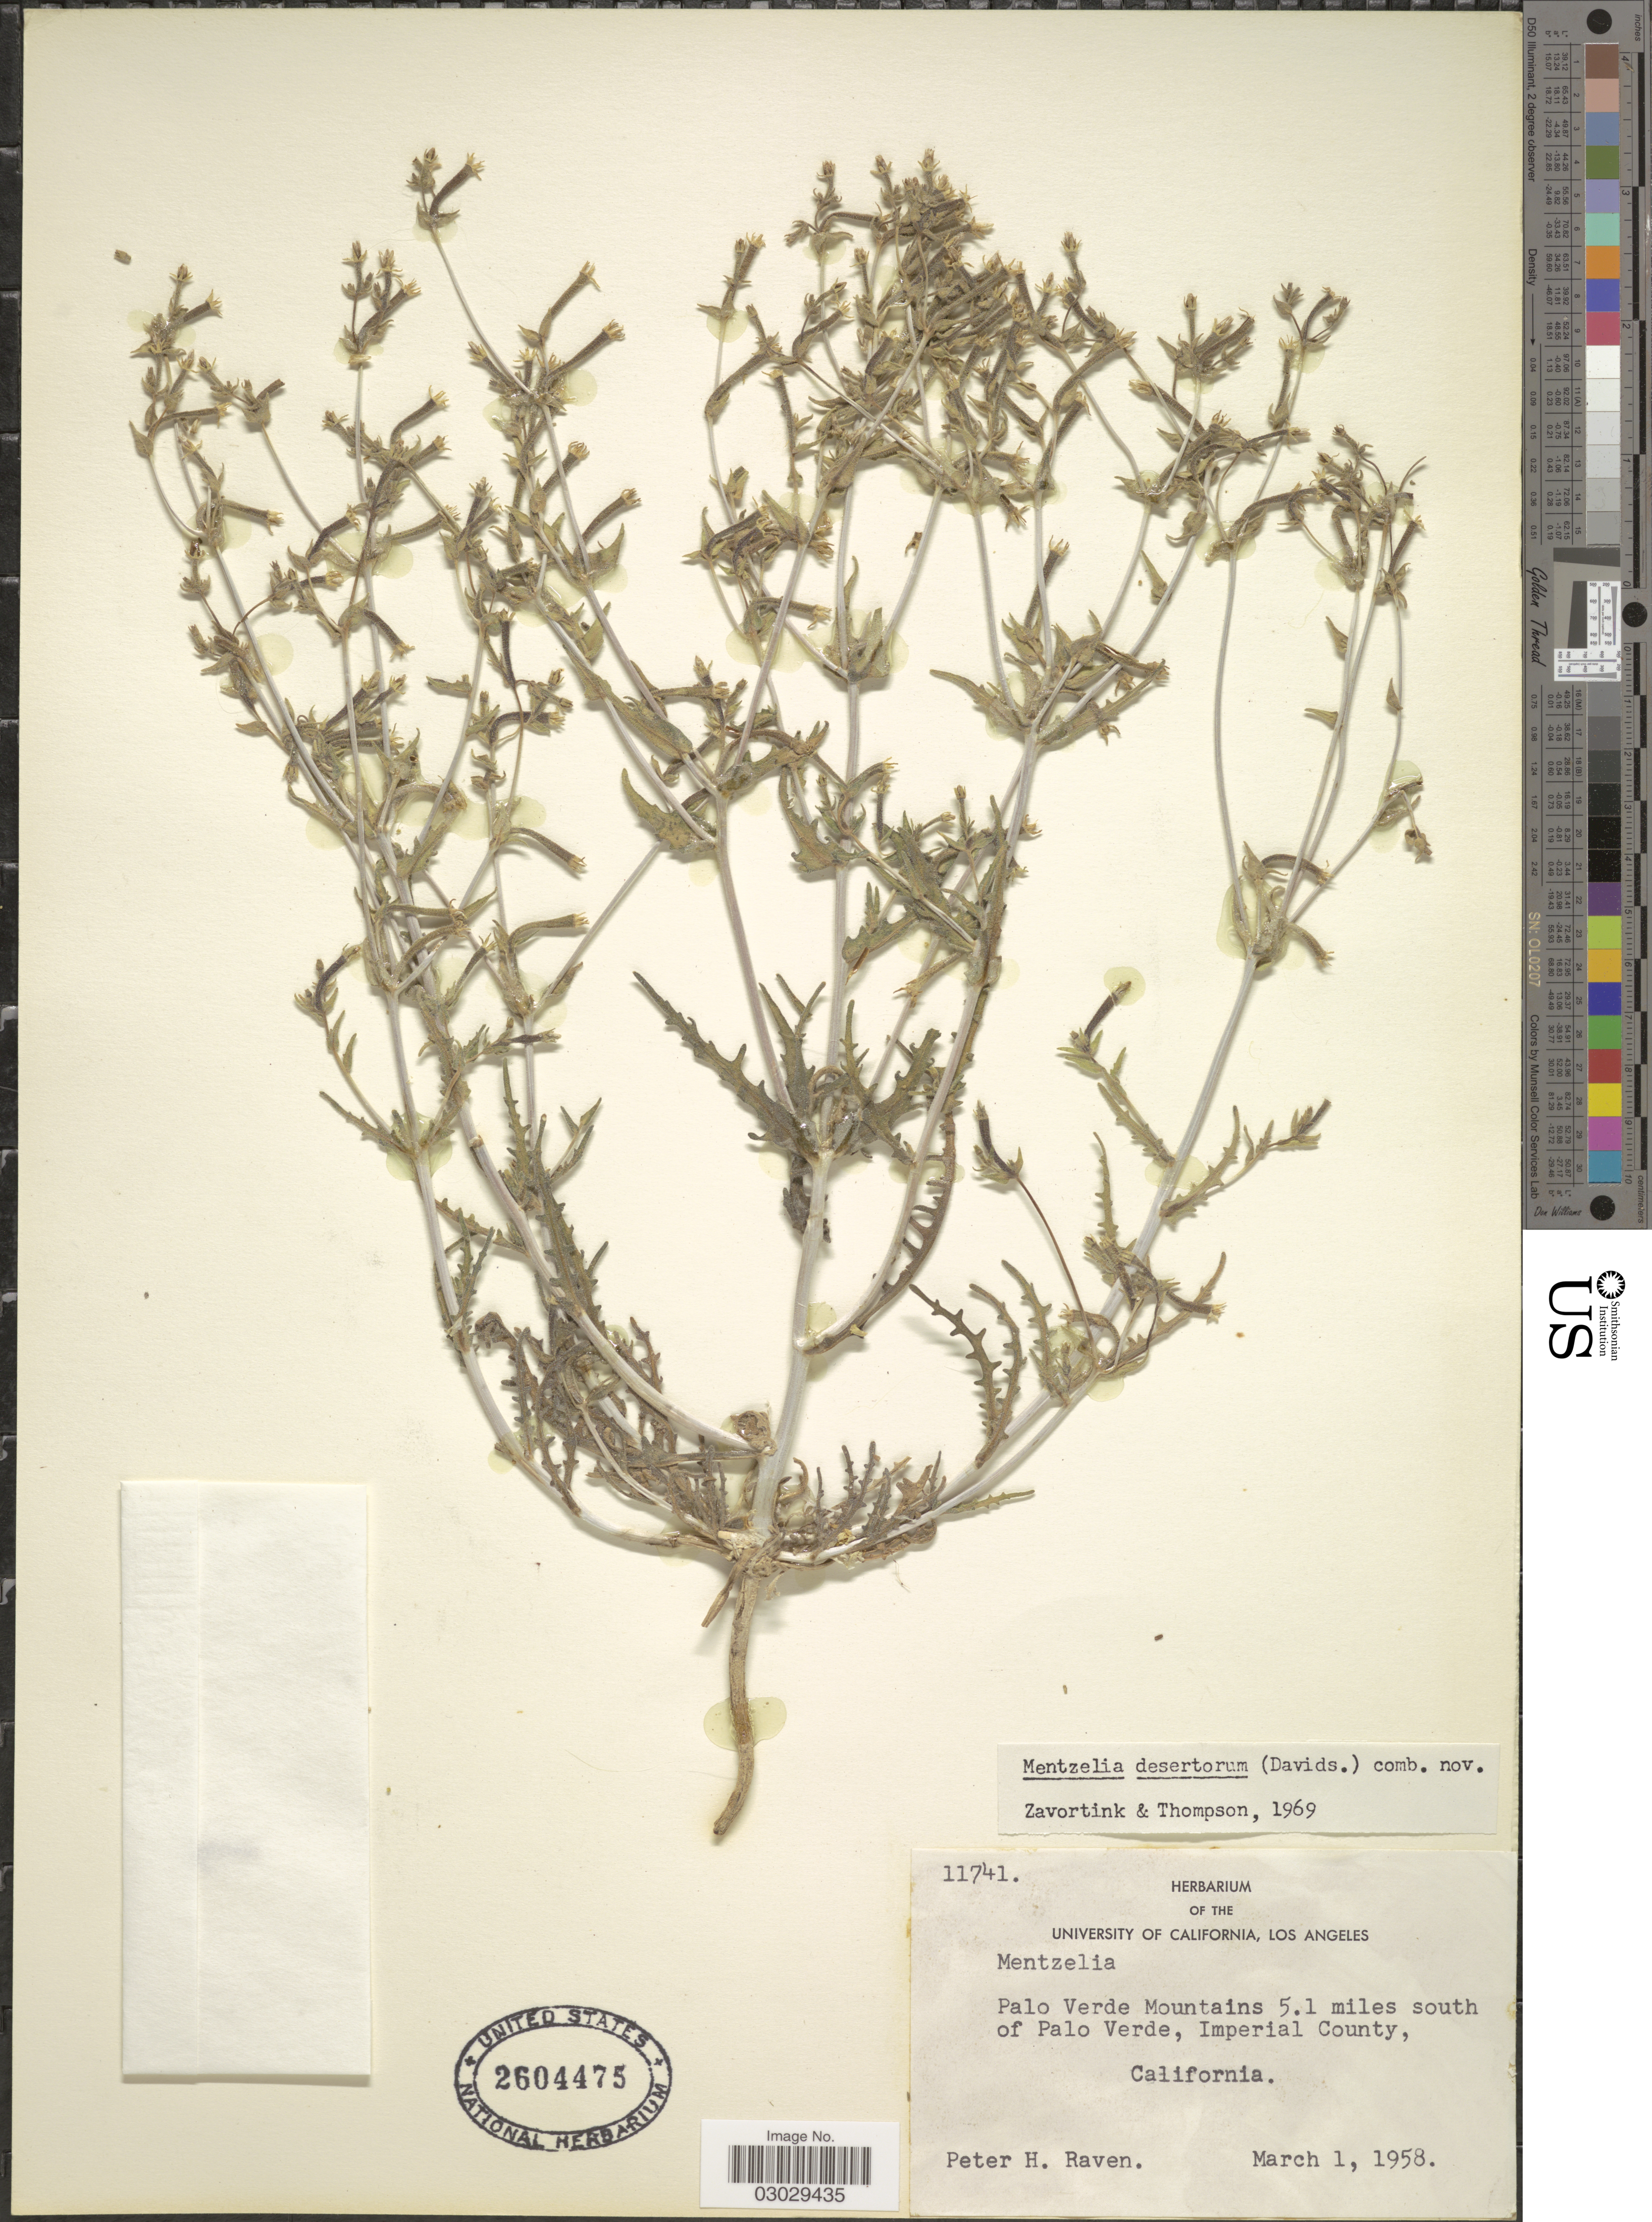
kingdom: Plantae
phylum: Tracheophyta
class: Magnoliopsida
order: Cornales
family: Loasaceae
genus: Mentzelia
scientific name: Mentzelia desertorum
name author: (Davidson) H.J. Thomps. & J.F. Macbr.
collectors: P. Raven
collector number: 11741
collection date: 1958-03-01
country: United States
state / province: California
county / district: Imperial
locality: Palo Verde Mountains 5.1 miles south of Palo Verde, Imperial County.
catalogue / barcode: US 2604475